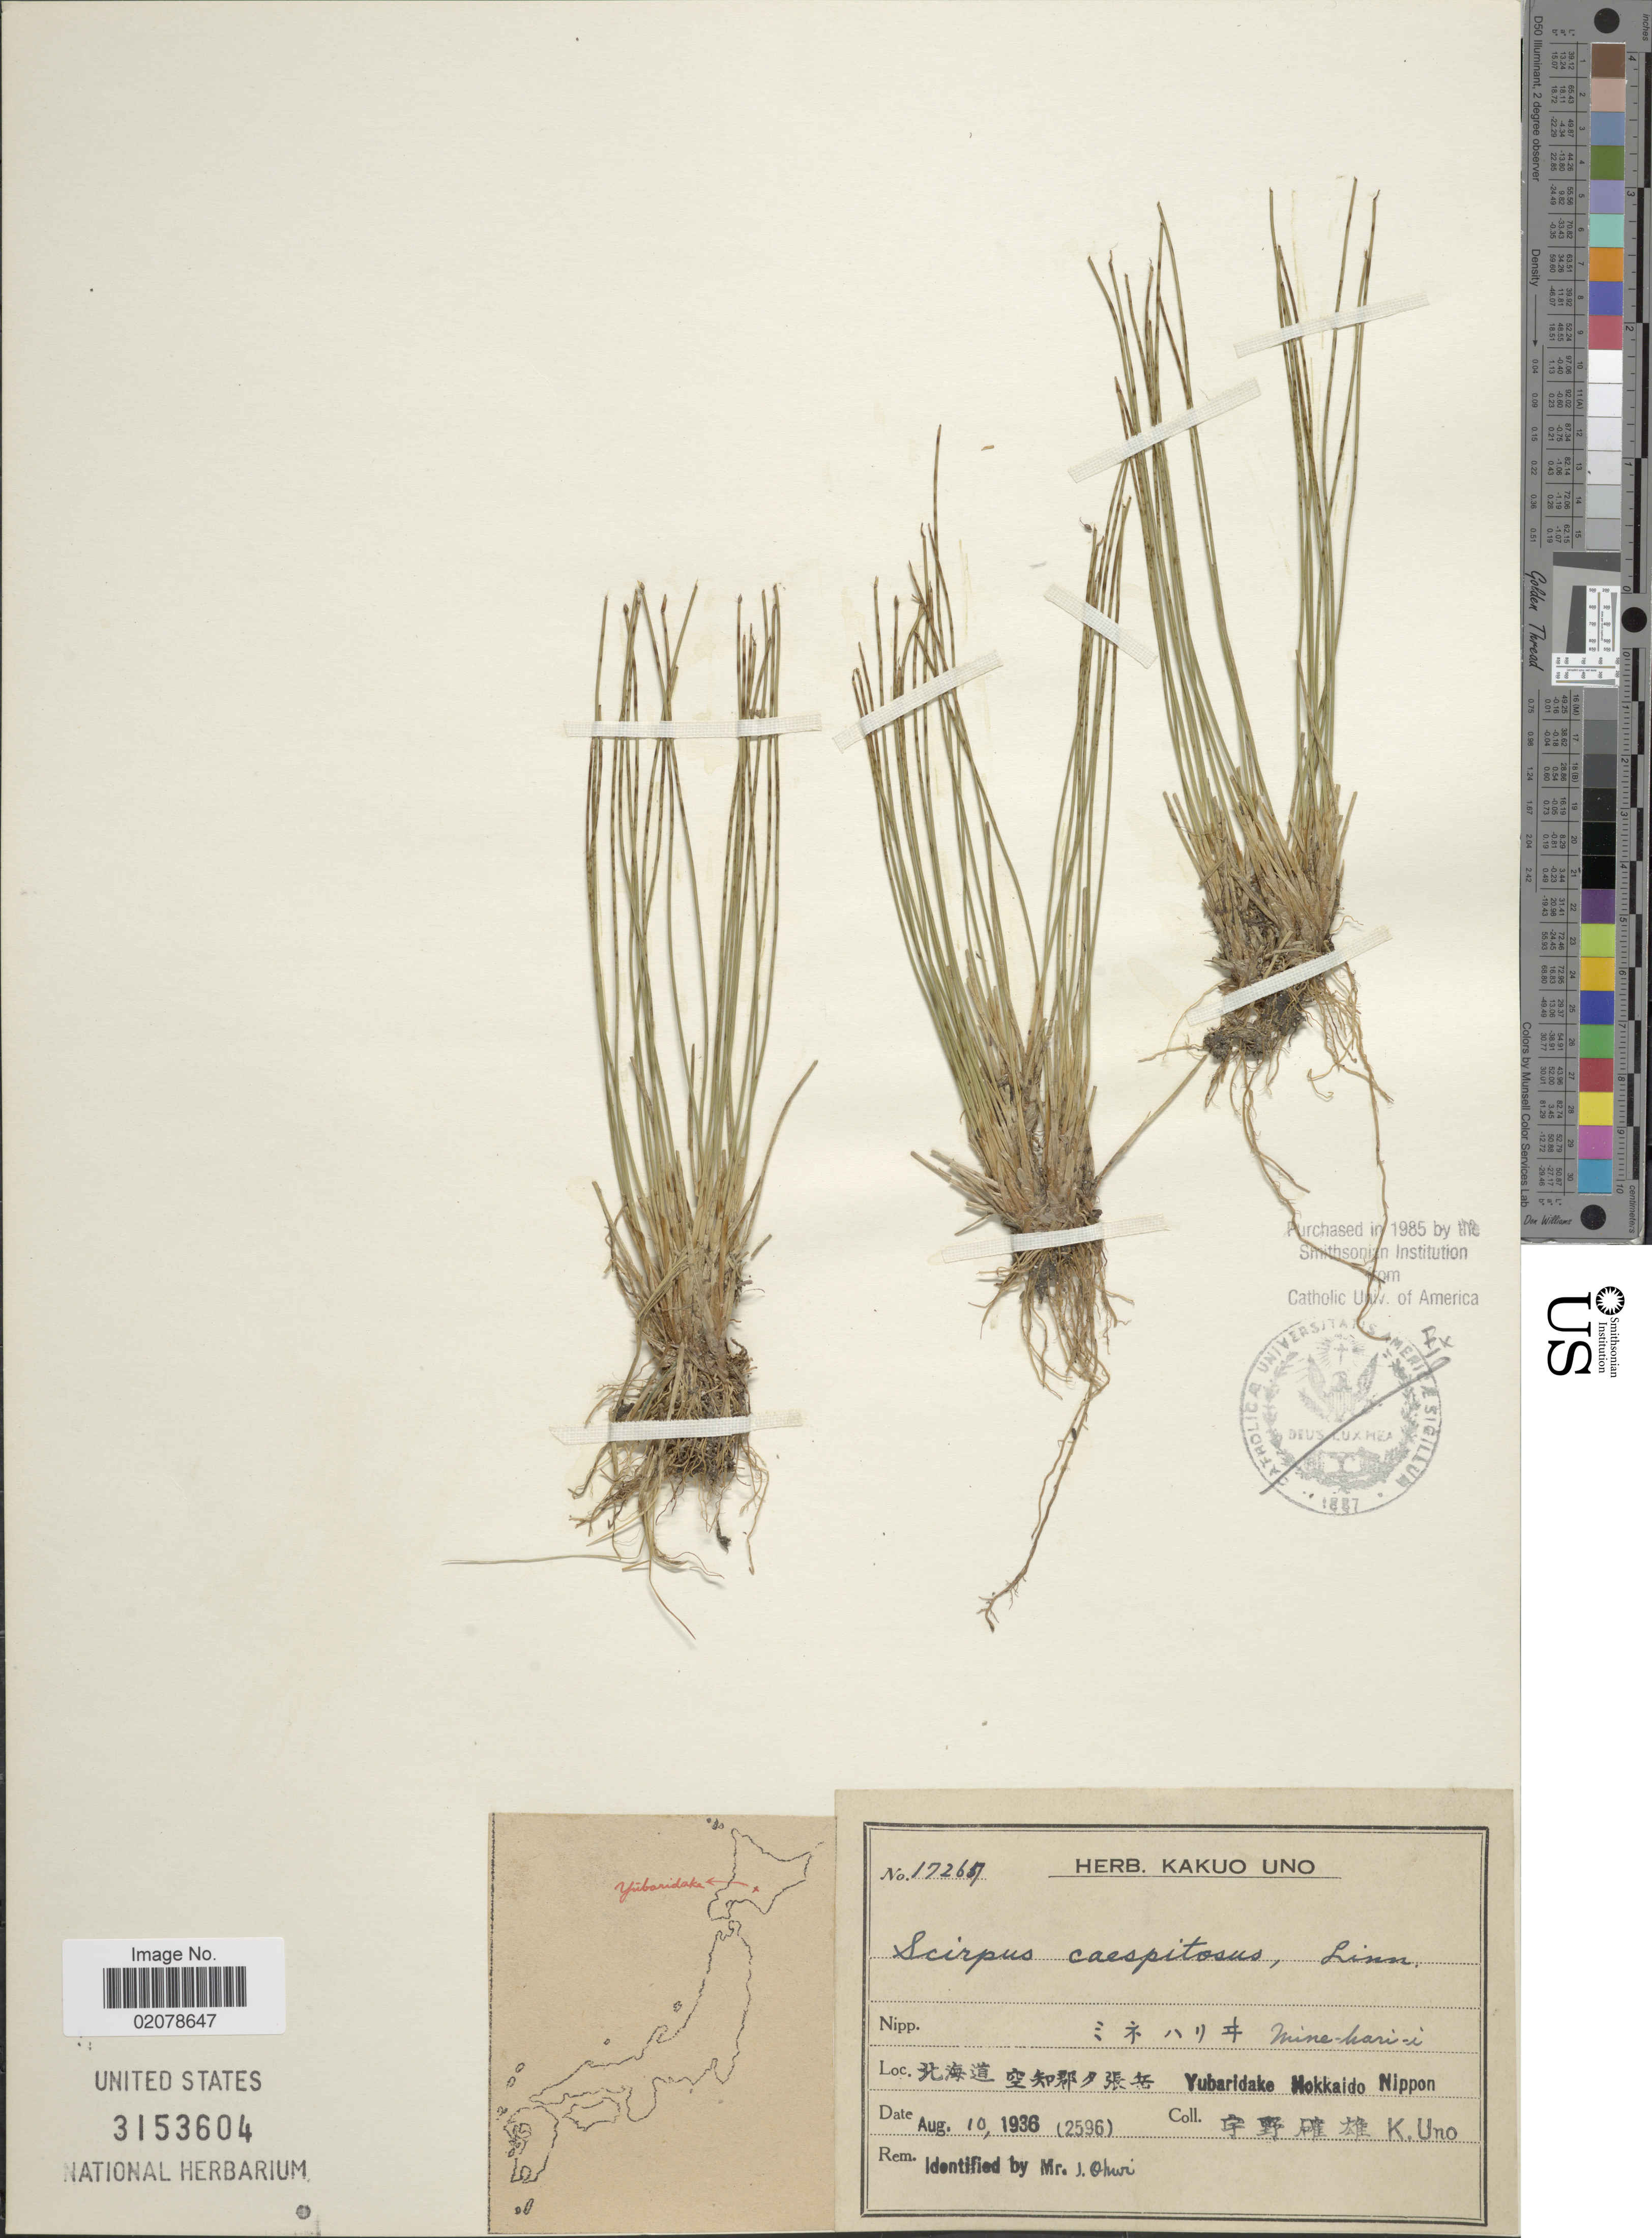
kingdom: Plantae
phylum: Tracheophyta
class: Liliopsida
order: Poales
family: Cyperaceae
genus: Trichophorum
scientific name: Trichophorum cespitosum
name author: (L.) Hartm.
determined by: Strong, Mark T., (BOT), Smithsonian Institution - National Museum of Natural History (UNITED STATES)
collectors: K. Uno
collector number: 17267*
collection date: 1936-08-10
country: Japan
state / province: Hokkaidō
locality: Yubaridake, Nippon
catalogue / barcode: US 3153604